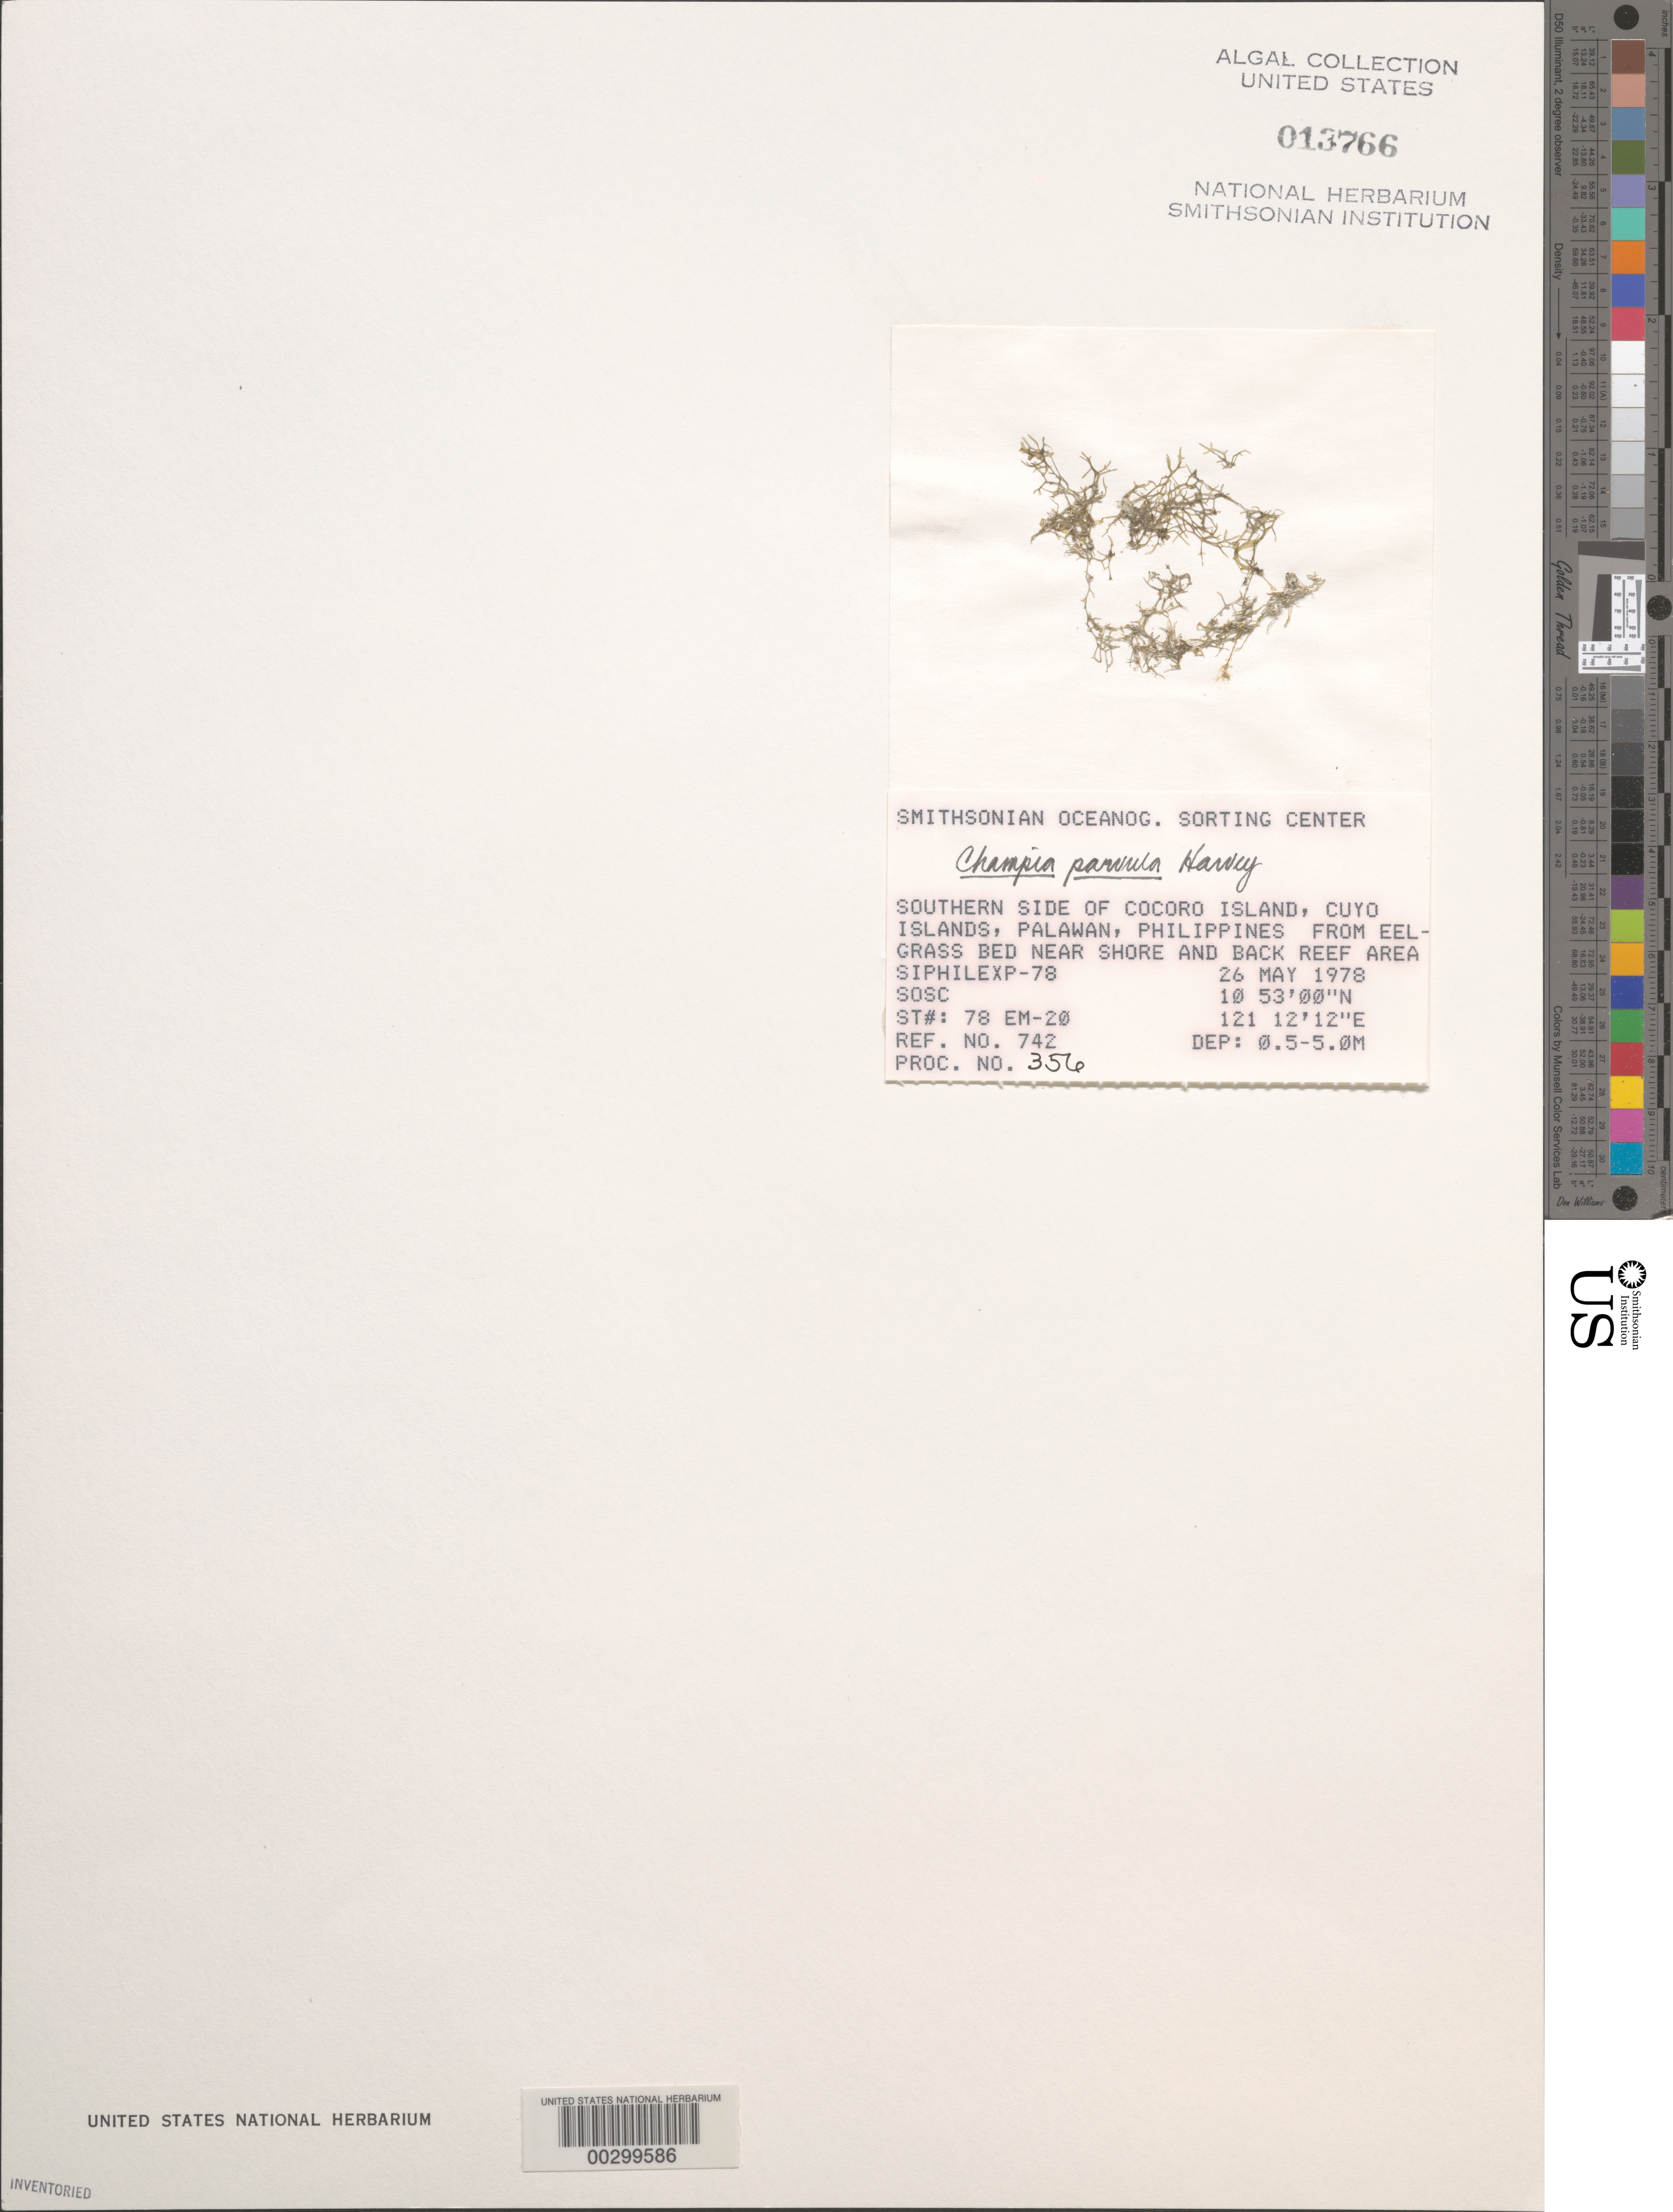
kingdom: Plantae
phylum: Rhodophyta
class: Florideophyceae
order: Rhodymeniales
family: Champiaceae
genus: Champia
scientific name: Champia parvula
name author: (C. Agardh) Harv.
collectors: SOSC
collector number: Station 78 Em-20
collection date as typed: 26 May 1978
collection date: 1978-05-26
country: Philippines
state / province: Mimaropa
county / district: Palawan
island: Cocoro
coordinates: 10 53' 00" N, 121 12' 12" E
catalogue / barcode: US 13766